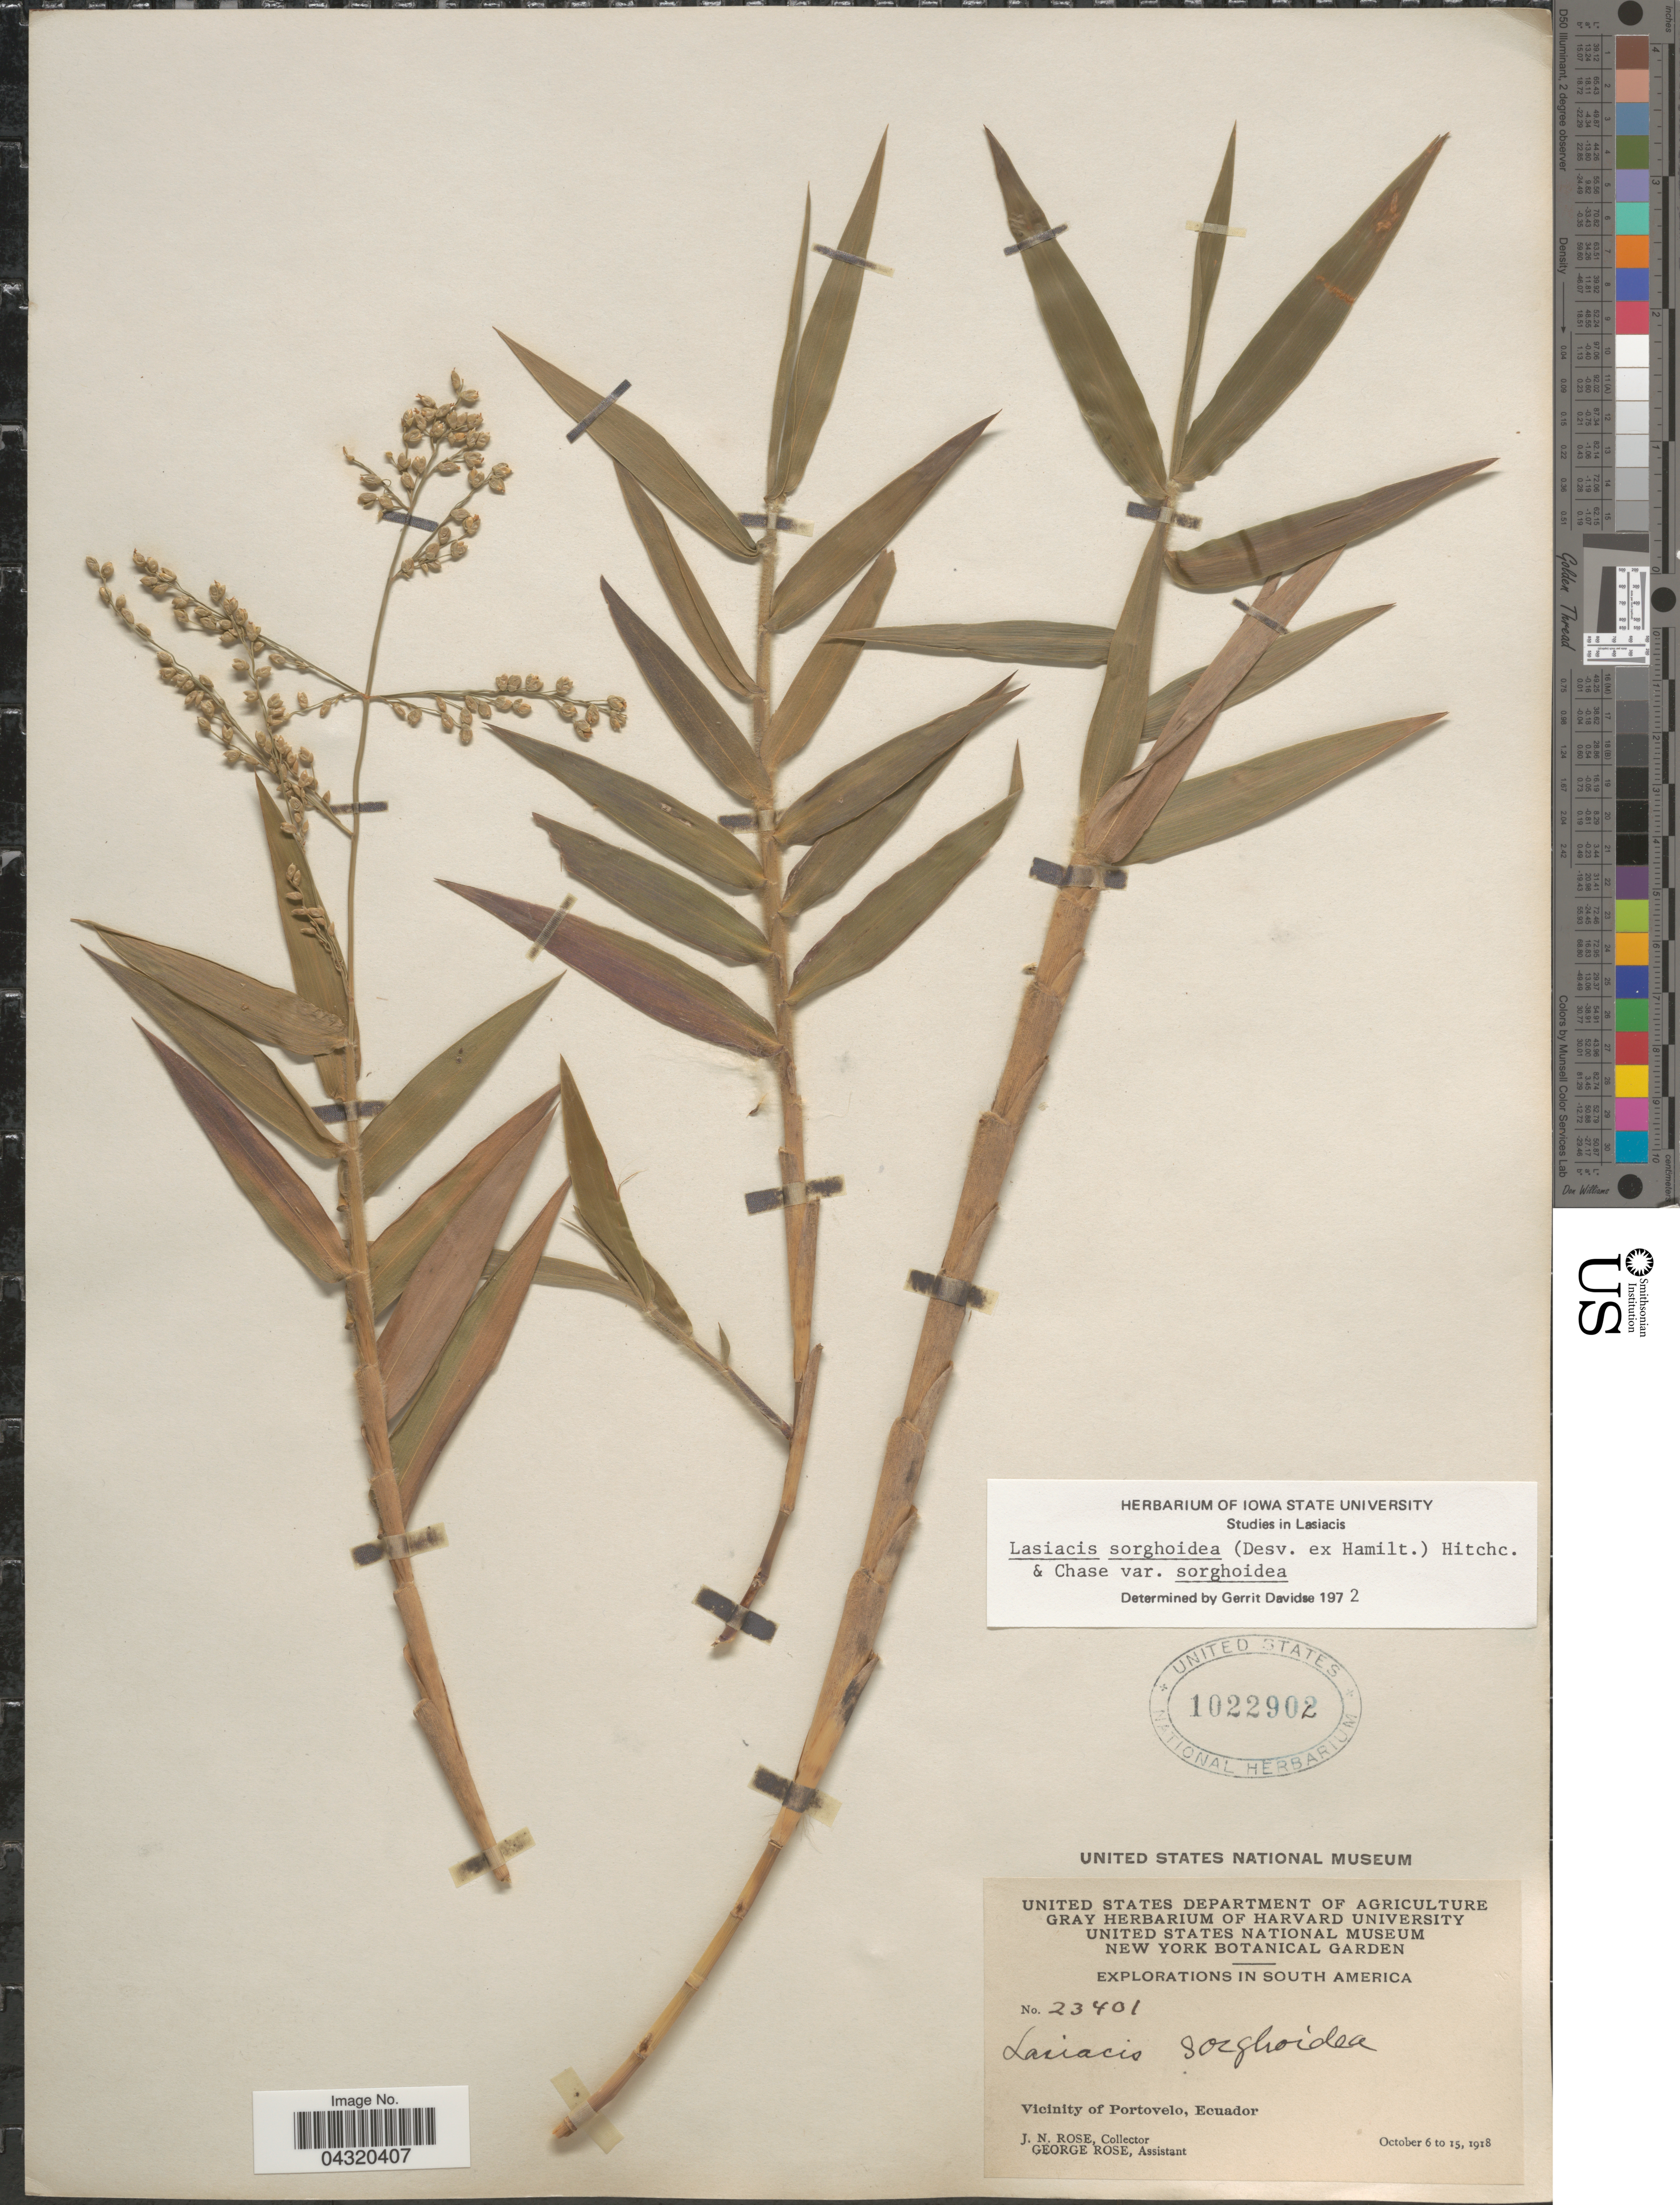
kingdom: Plantae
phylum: Tracheophyta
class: Liliopsida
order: Poales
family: Poaceae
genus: Lasiacis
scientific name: Lasiacis sorghoidea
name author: (Desv. ex Ham.) Hitchc. & Chase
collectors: J. N. Rose & G. Rose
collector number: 23401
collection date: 1918-10-06/1918-10-15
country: Ecuador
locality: Explorations in South America. Vicinity of Portovelo.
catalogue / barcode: US 1022902